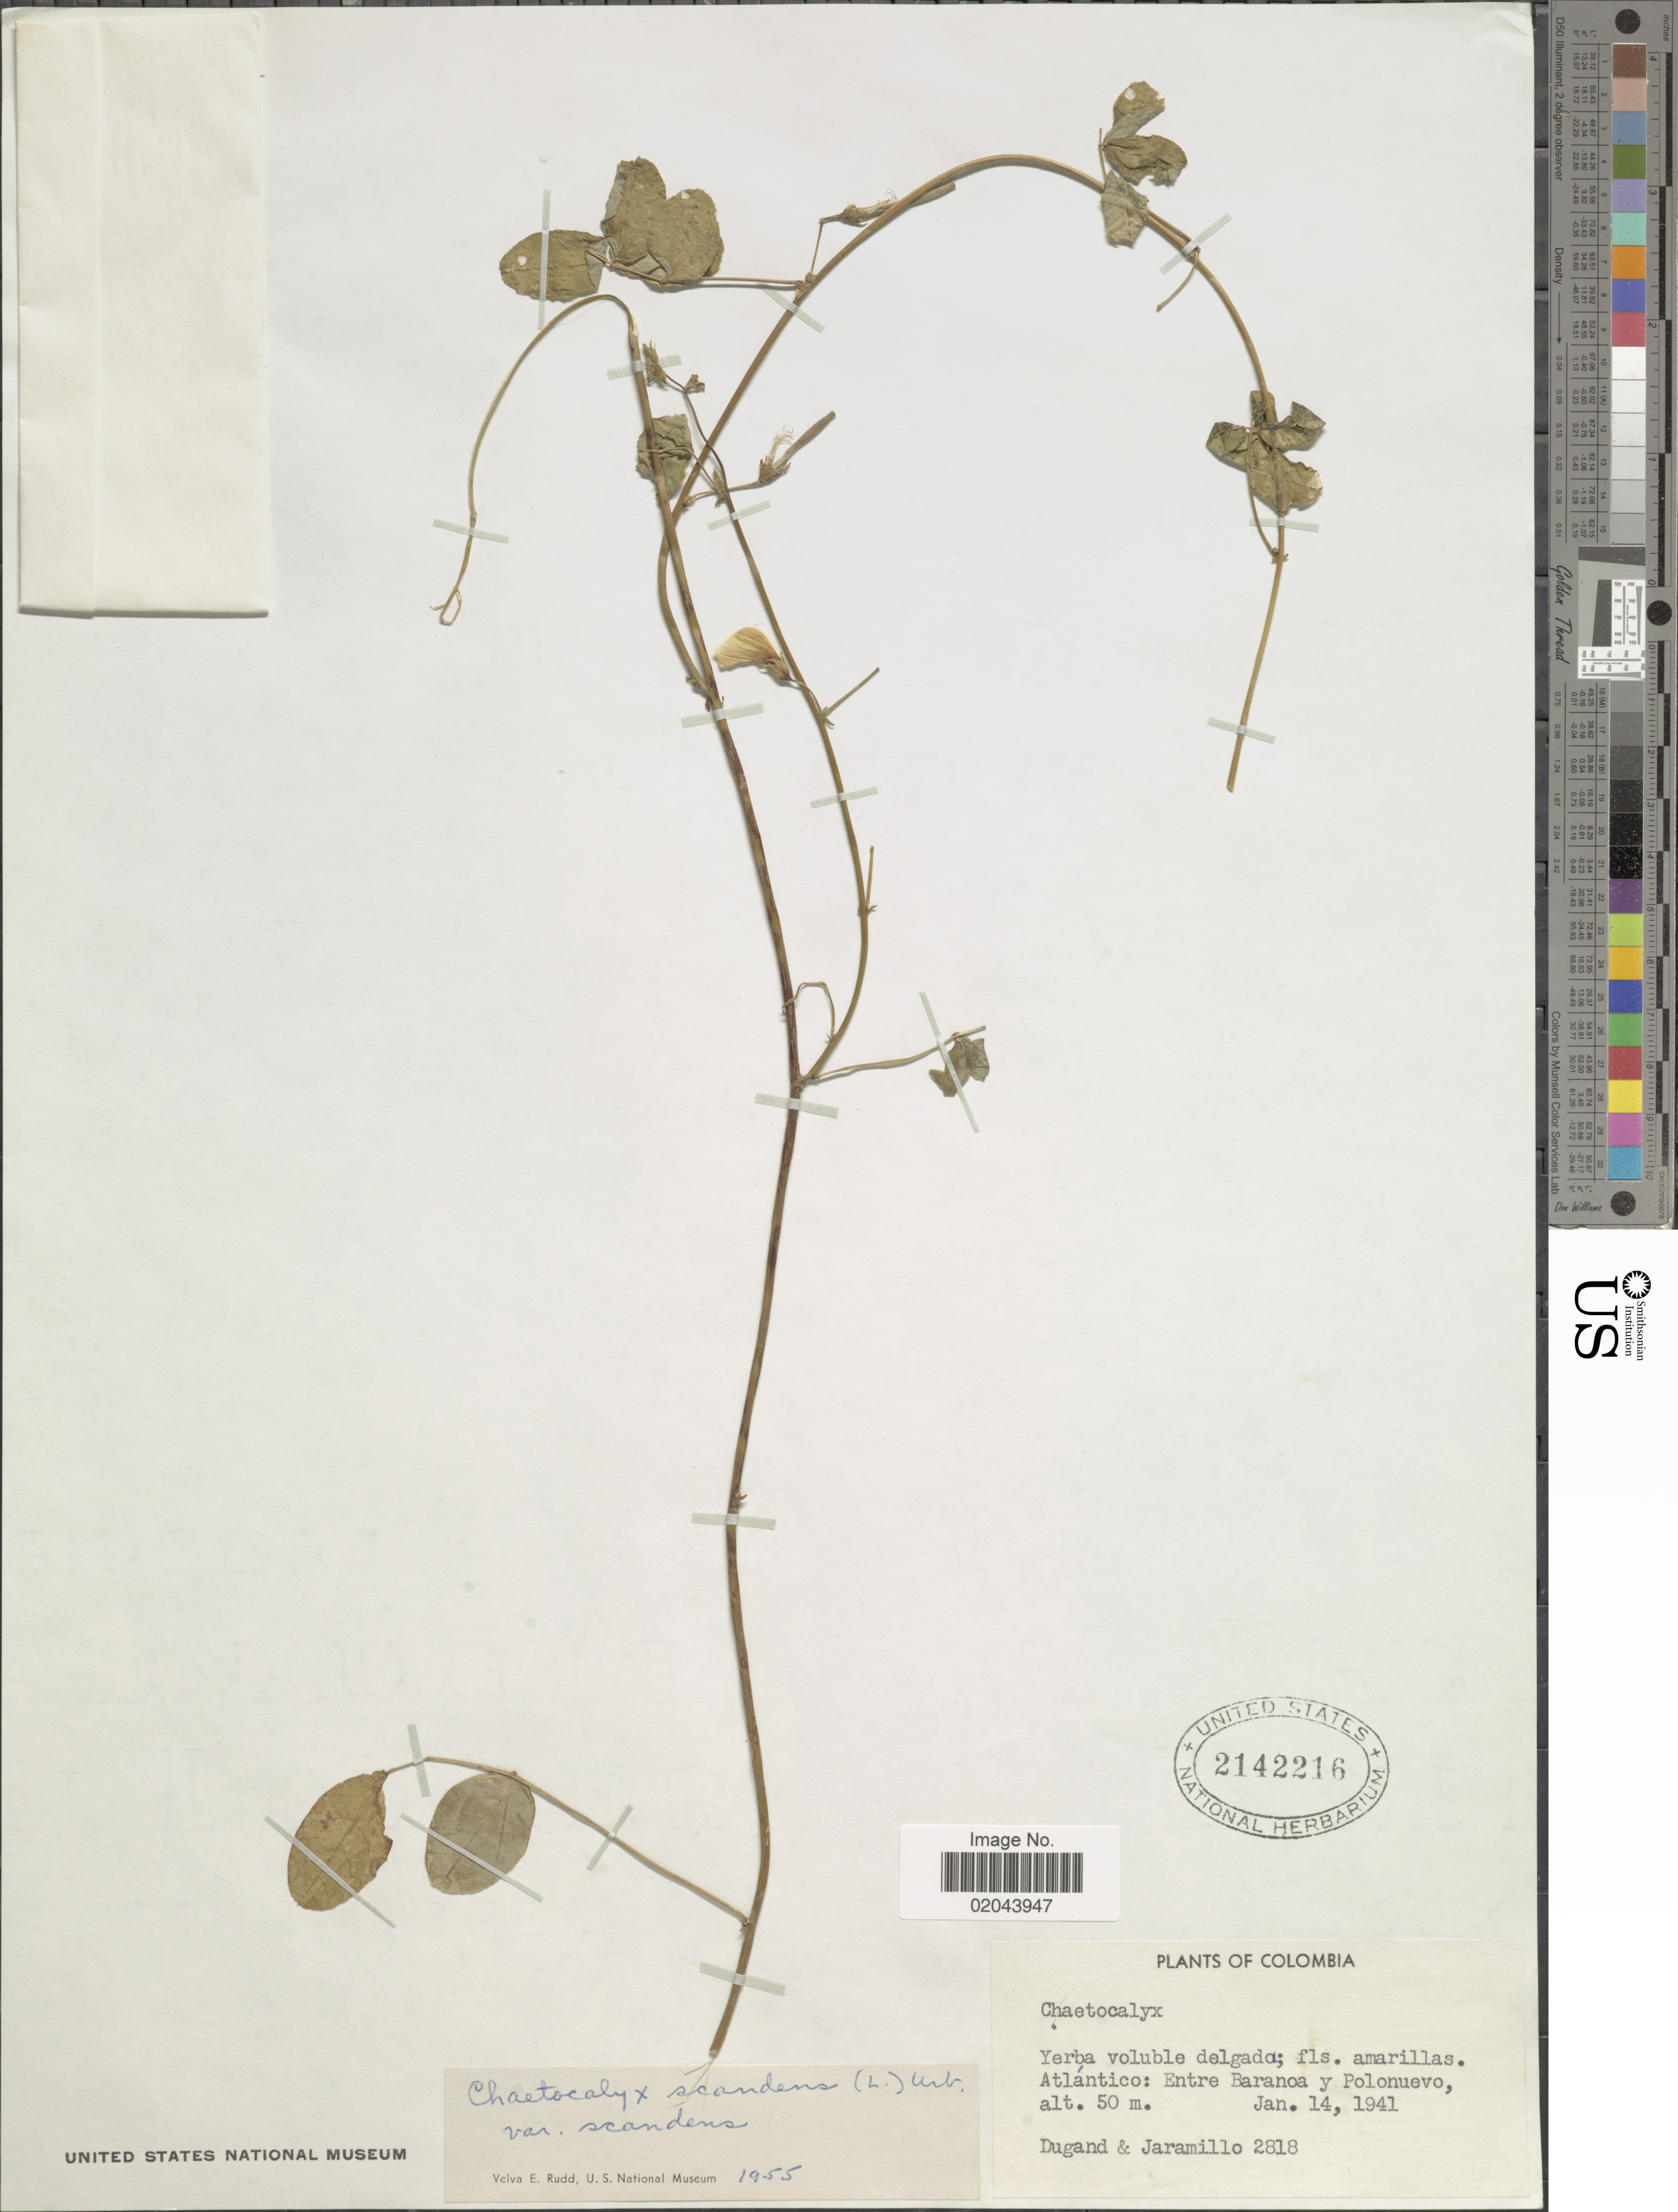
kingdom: Plantae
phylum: Tracheophyta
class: Magnoliopsida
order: Fabales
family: Fabaceae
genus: Chaetocalyx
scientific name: Chaetocalyx scandens var. scandens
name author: (L.) Urb.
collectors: Dugand, -- & Jaramillo, --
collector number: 2818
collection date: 1941-01-14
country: Colombia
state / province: Atlántico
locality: Entre Baranoa y Polonuevo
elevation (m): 50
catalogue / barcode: US 2142216